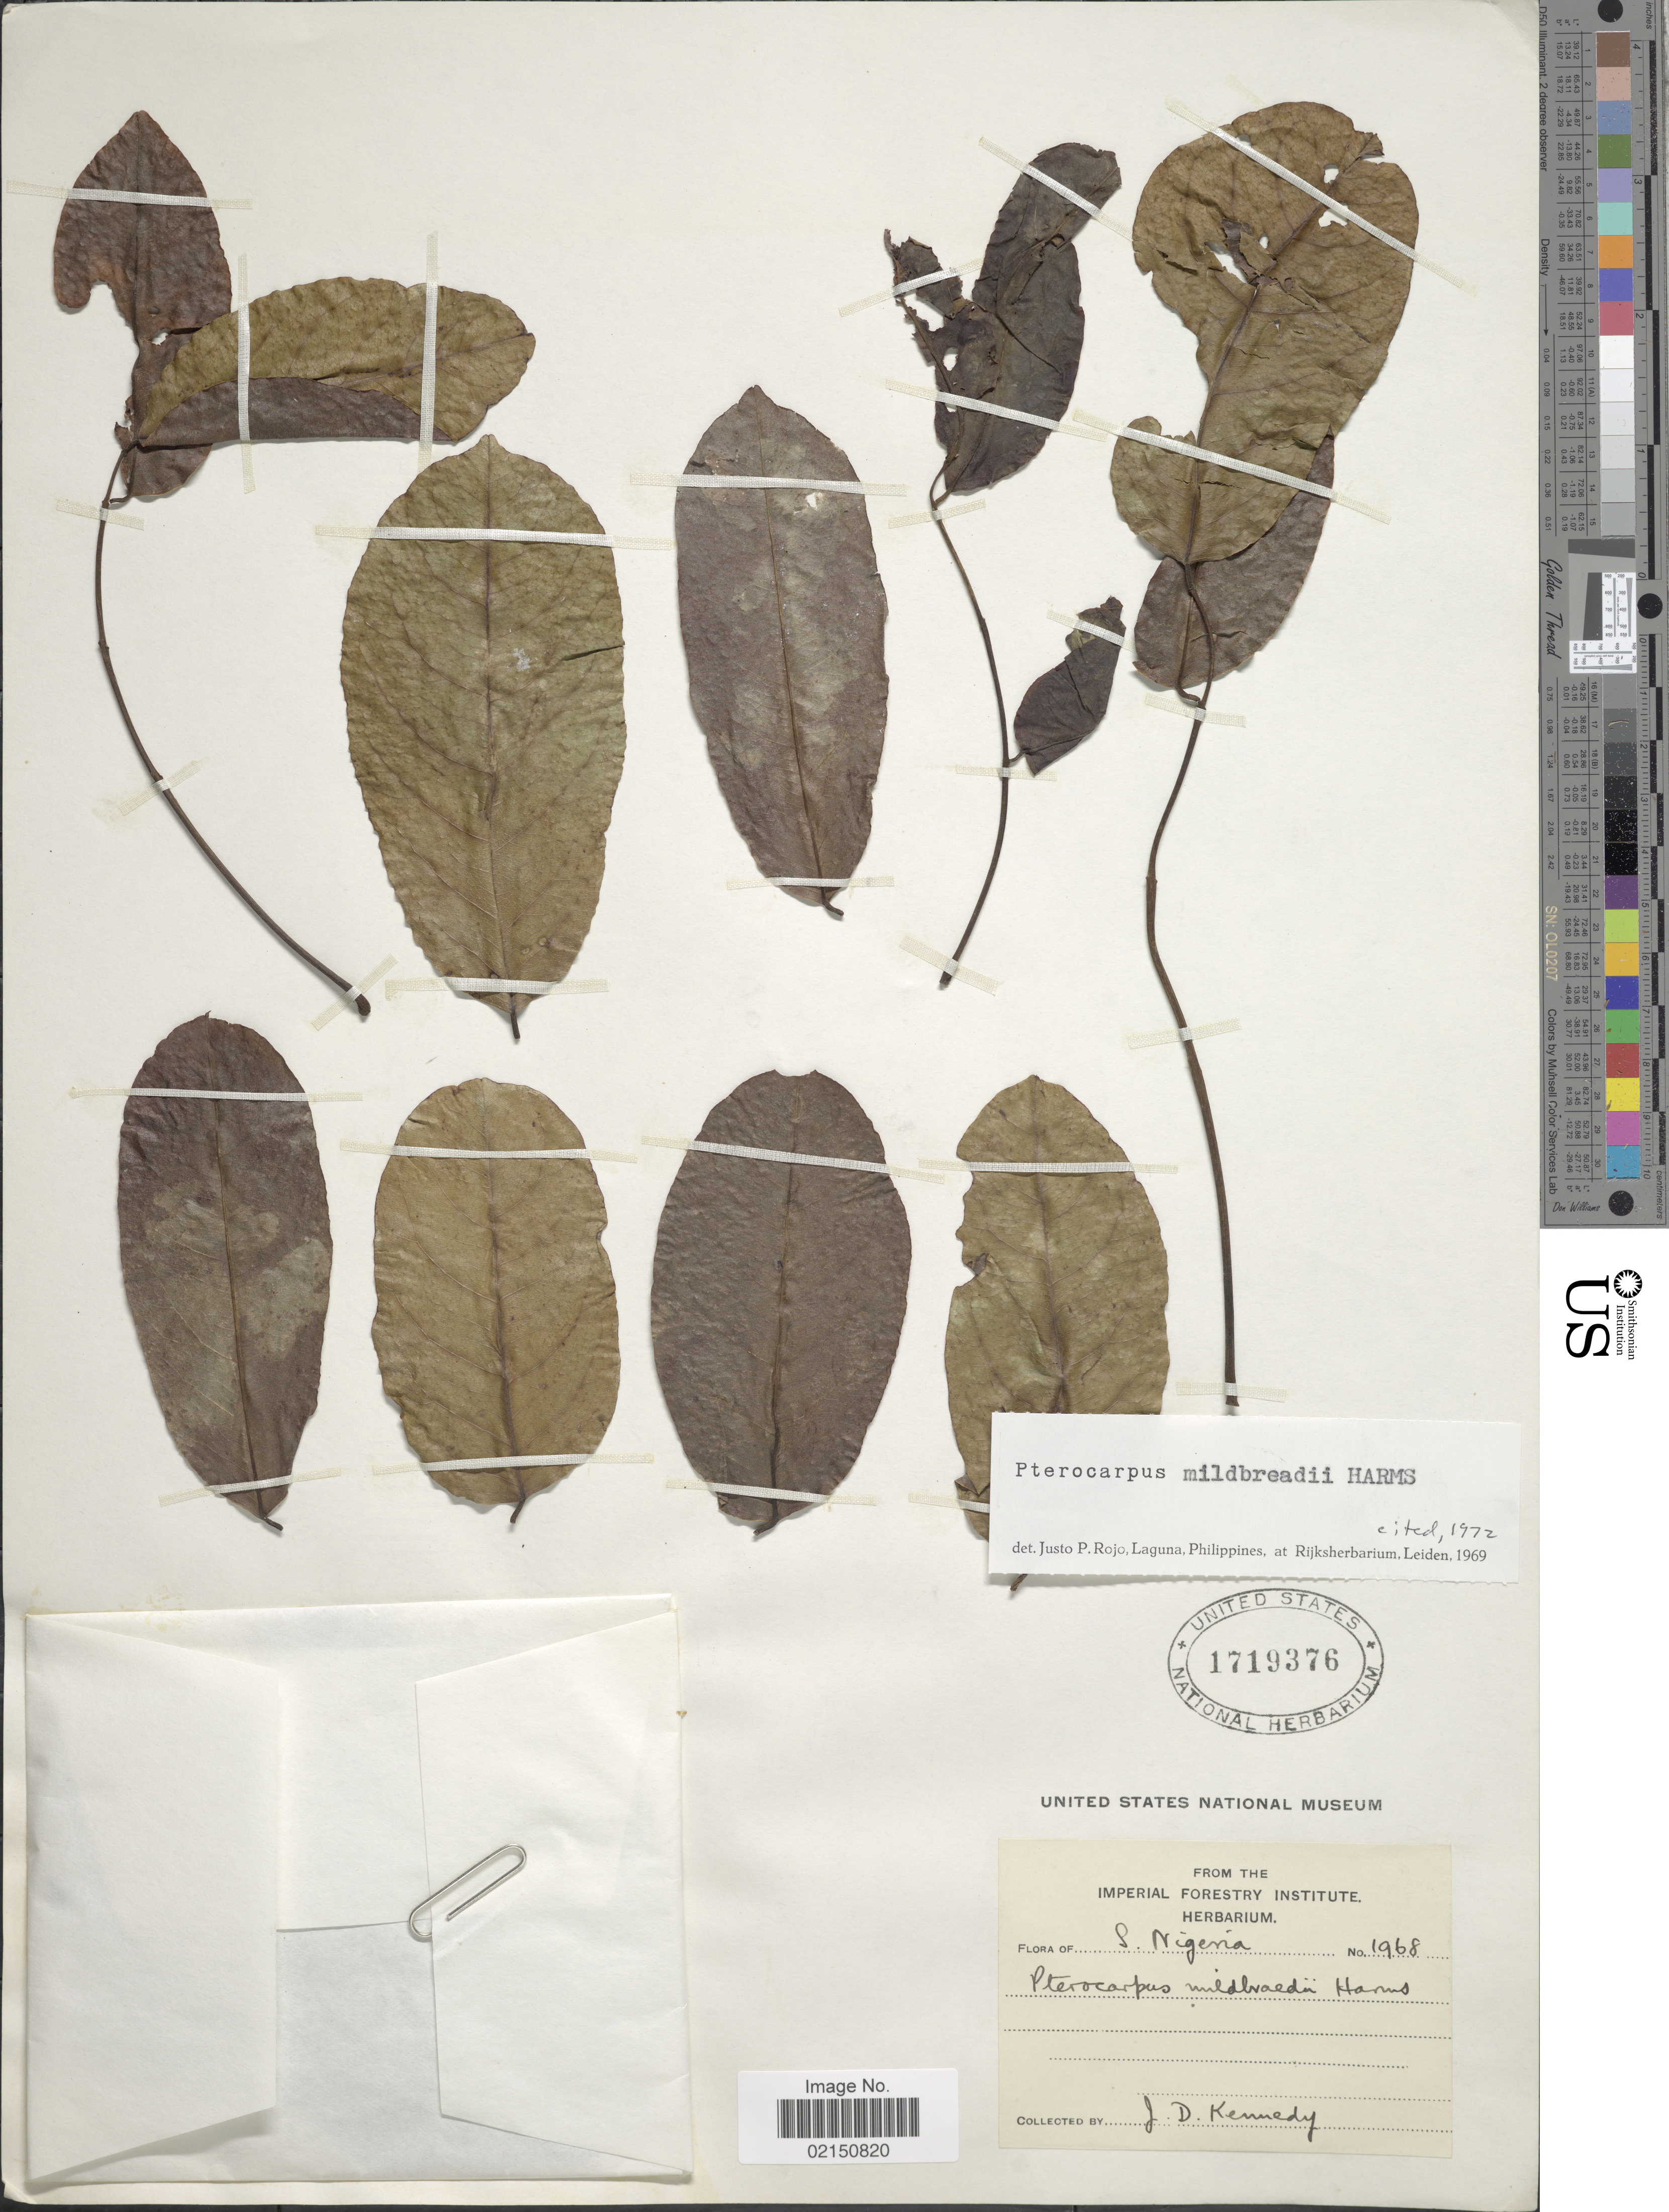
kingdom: Plantae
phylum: Tracheophyta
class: Magnoliopsida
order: Fabales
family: Fabaceae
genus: Pterocarpus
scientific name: Pterocarpus mildbraedii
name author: Harms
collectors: J. D. Kennedy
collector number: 1968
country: Nigeria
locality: S. Nigeria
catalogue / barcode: US 1719376